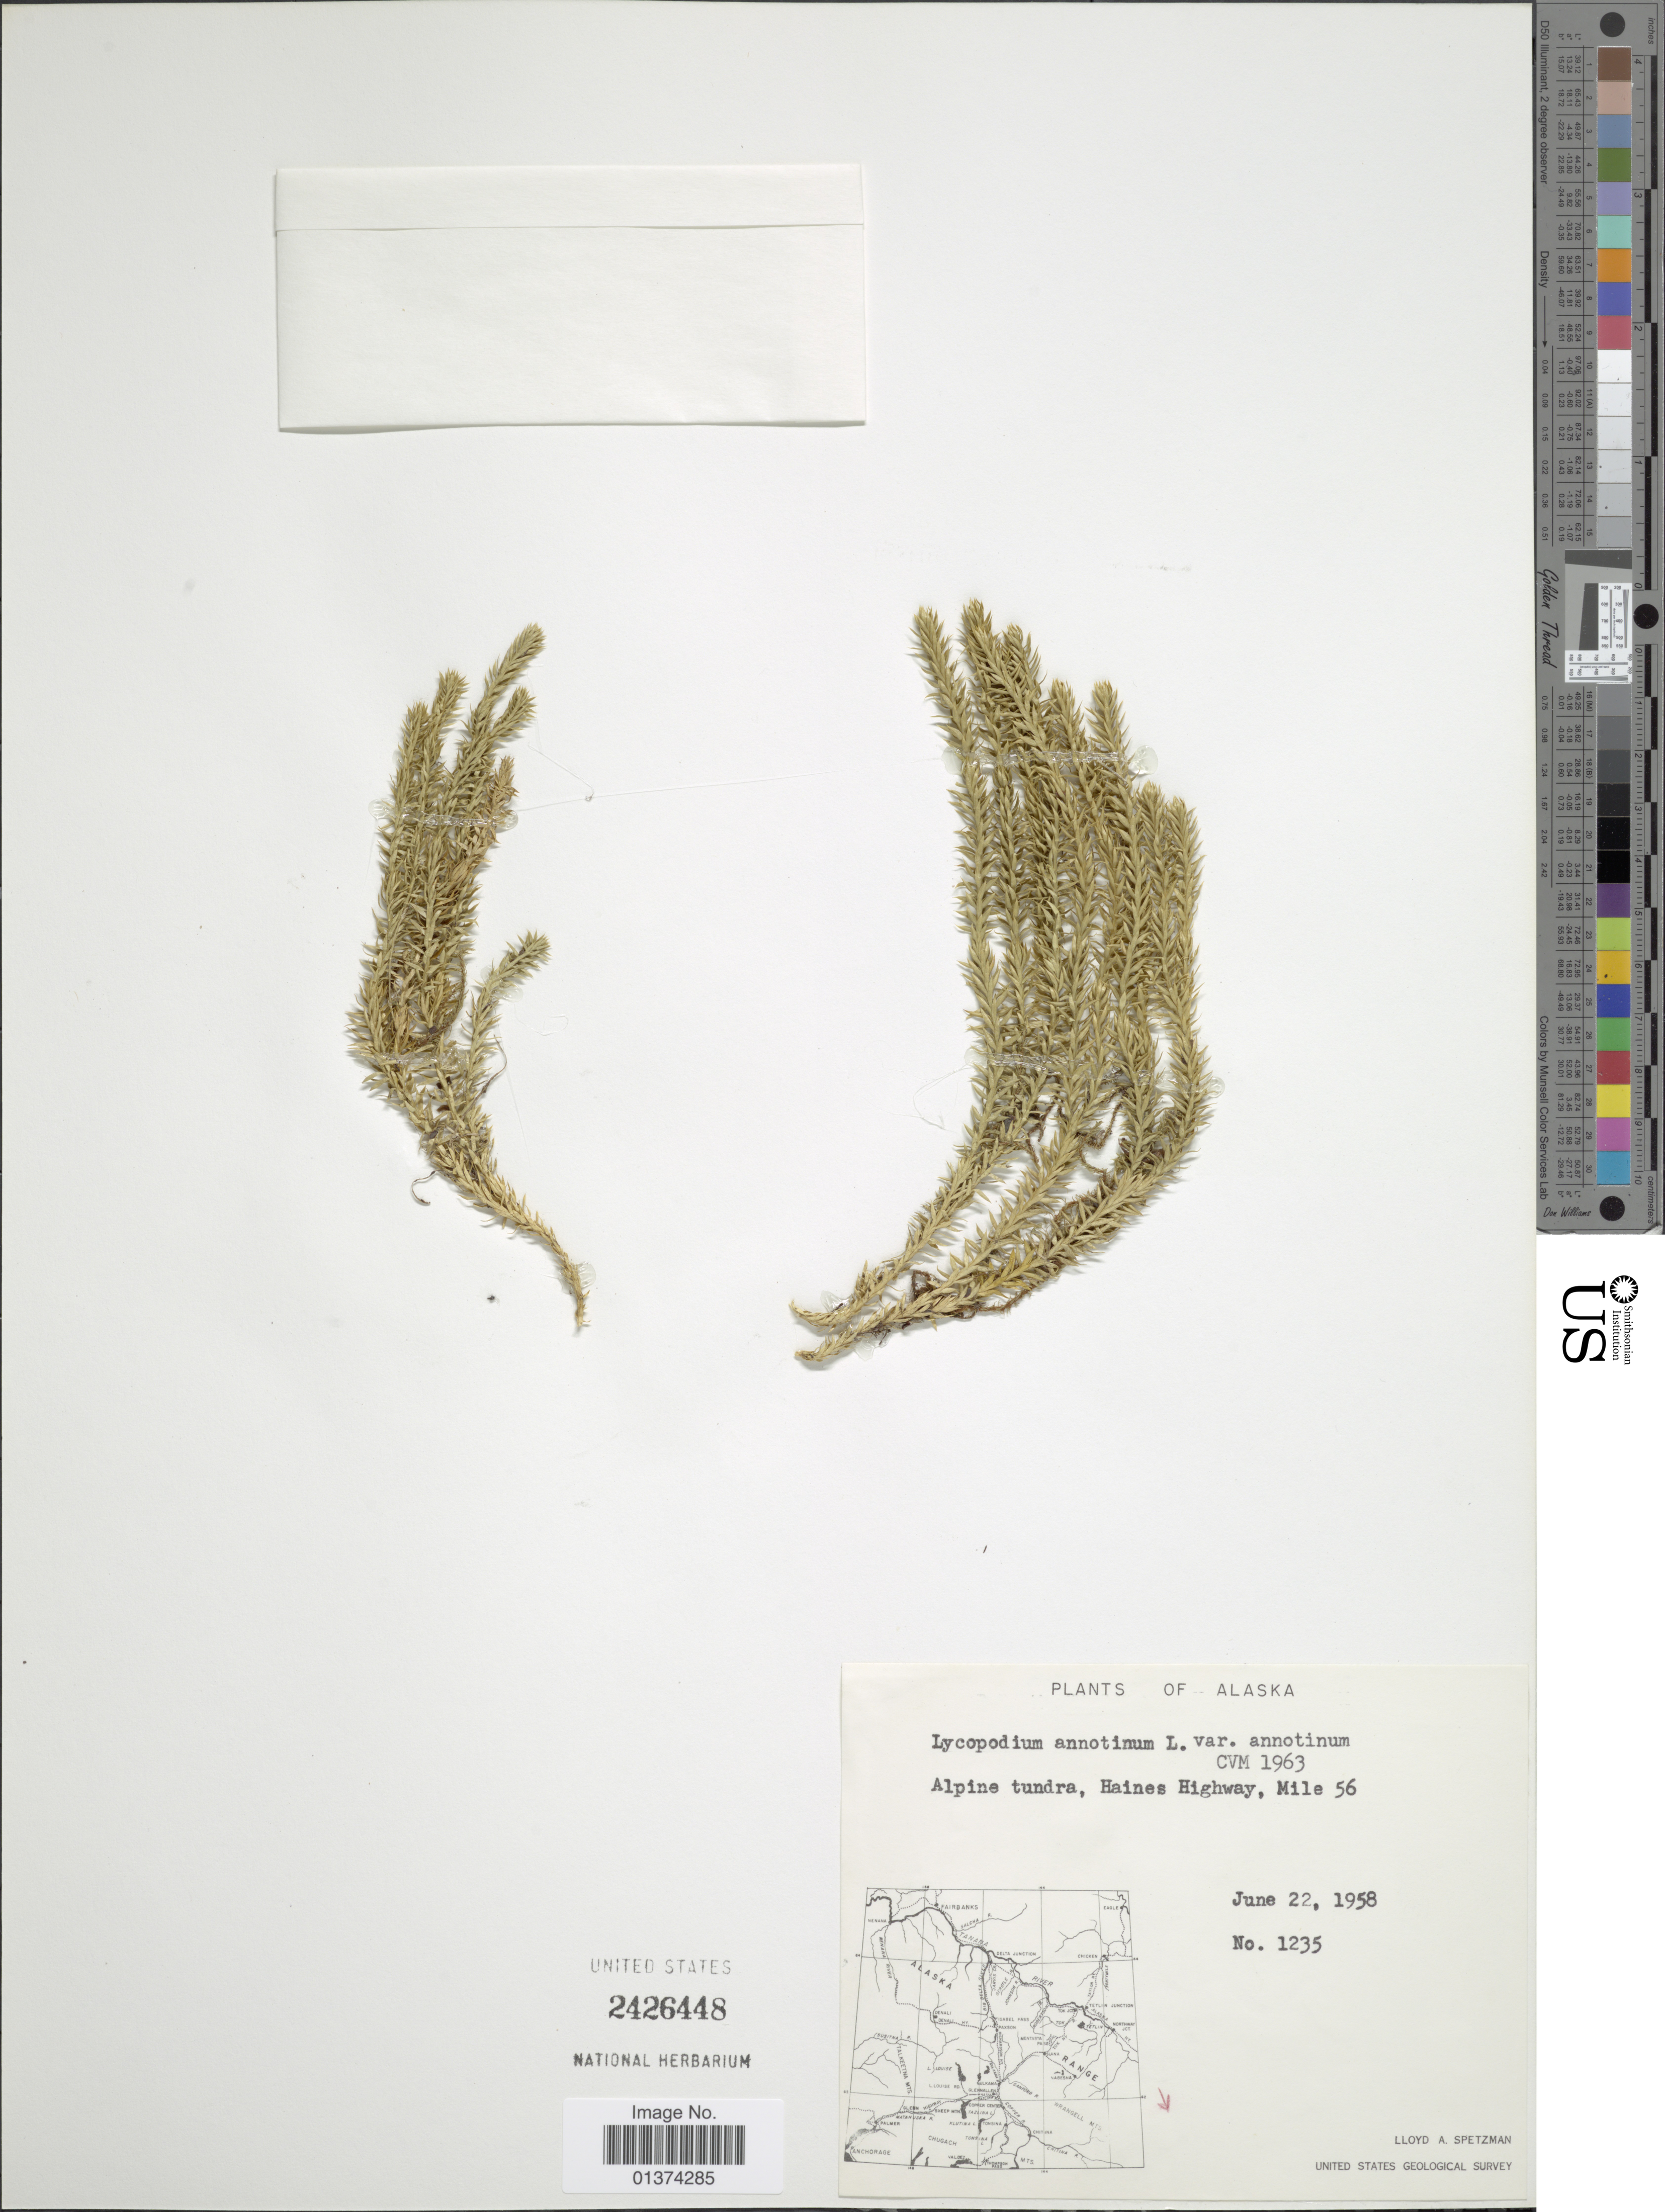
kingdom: Plantae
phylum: Tracheophyta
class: Lycopodiopsida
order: Lycopodiales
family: Lycopodiaceae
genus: Spinulum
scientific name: Spinulum annotinum subsp. annotinum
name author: (L.) A. Haines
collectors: L. Spetzman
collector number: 1235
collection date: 1958-06-22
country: United States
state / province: Alaska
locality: Alpine tundra, Haines Highway, Mile 56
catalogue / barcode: US 2426448